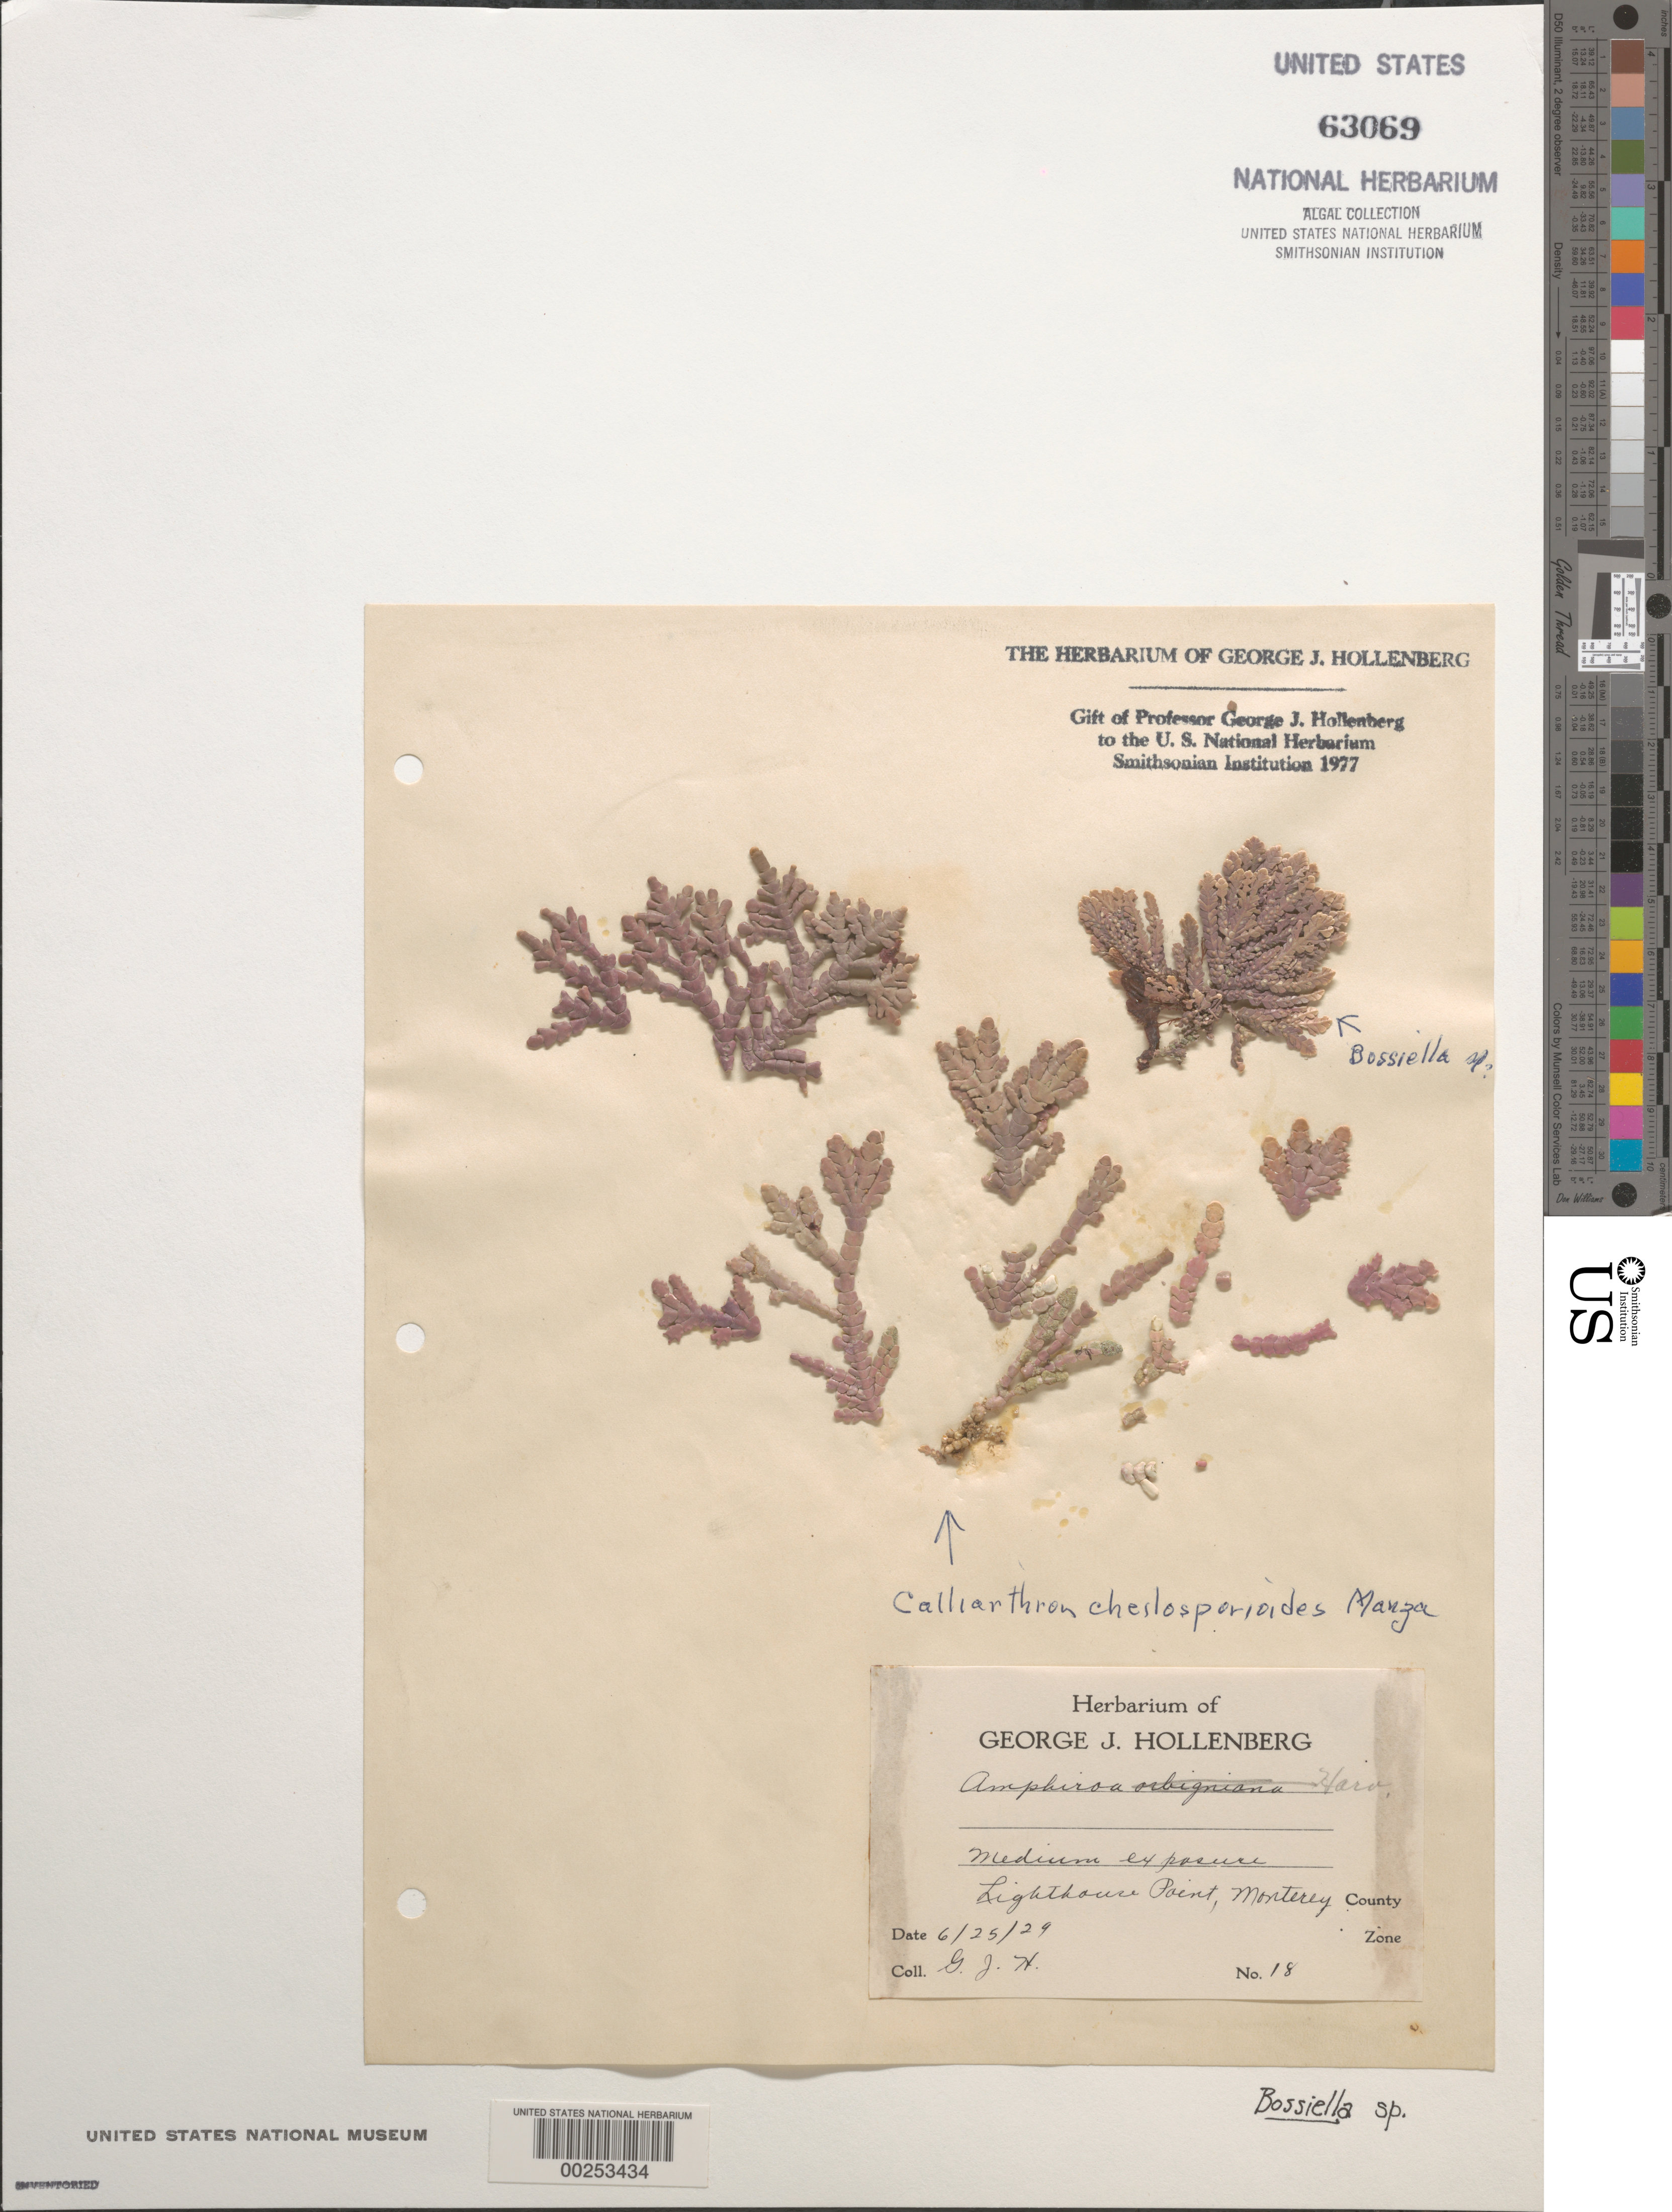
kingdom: Plantae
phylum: Rhodophyta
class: Florideophyceae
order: Corallinales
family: Corallinaceae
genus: Bossiella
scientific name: Bossiella sp.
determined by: Hollenberg, George J.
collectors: G. Hollenberg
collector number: GJH 18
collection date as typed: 25 Jun 1929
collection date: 1929-06-25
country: United States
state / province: California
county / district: Monterey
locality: Lighthouse Point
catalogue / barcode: US 63069